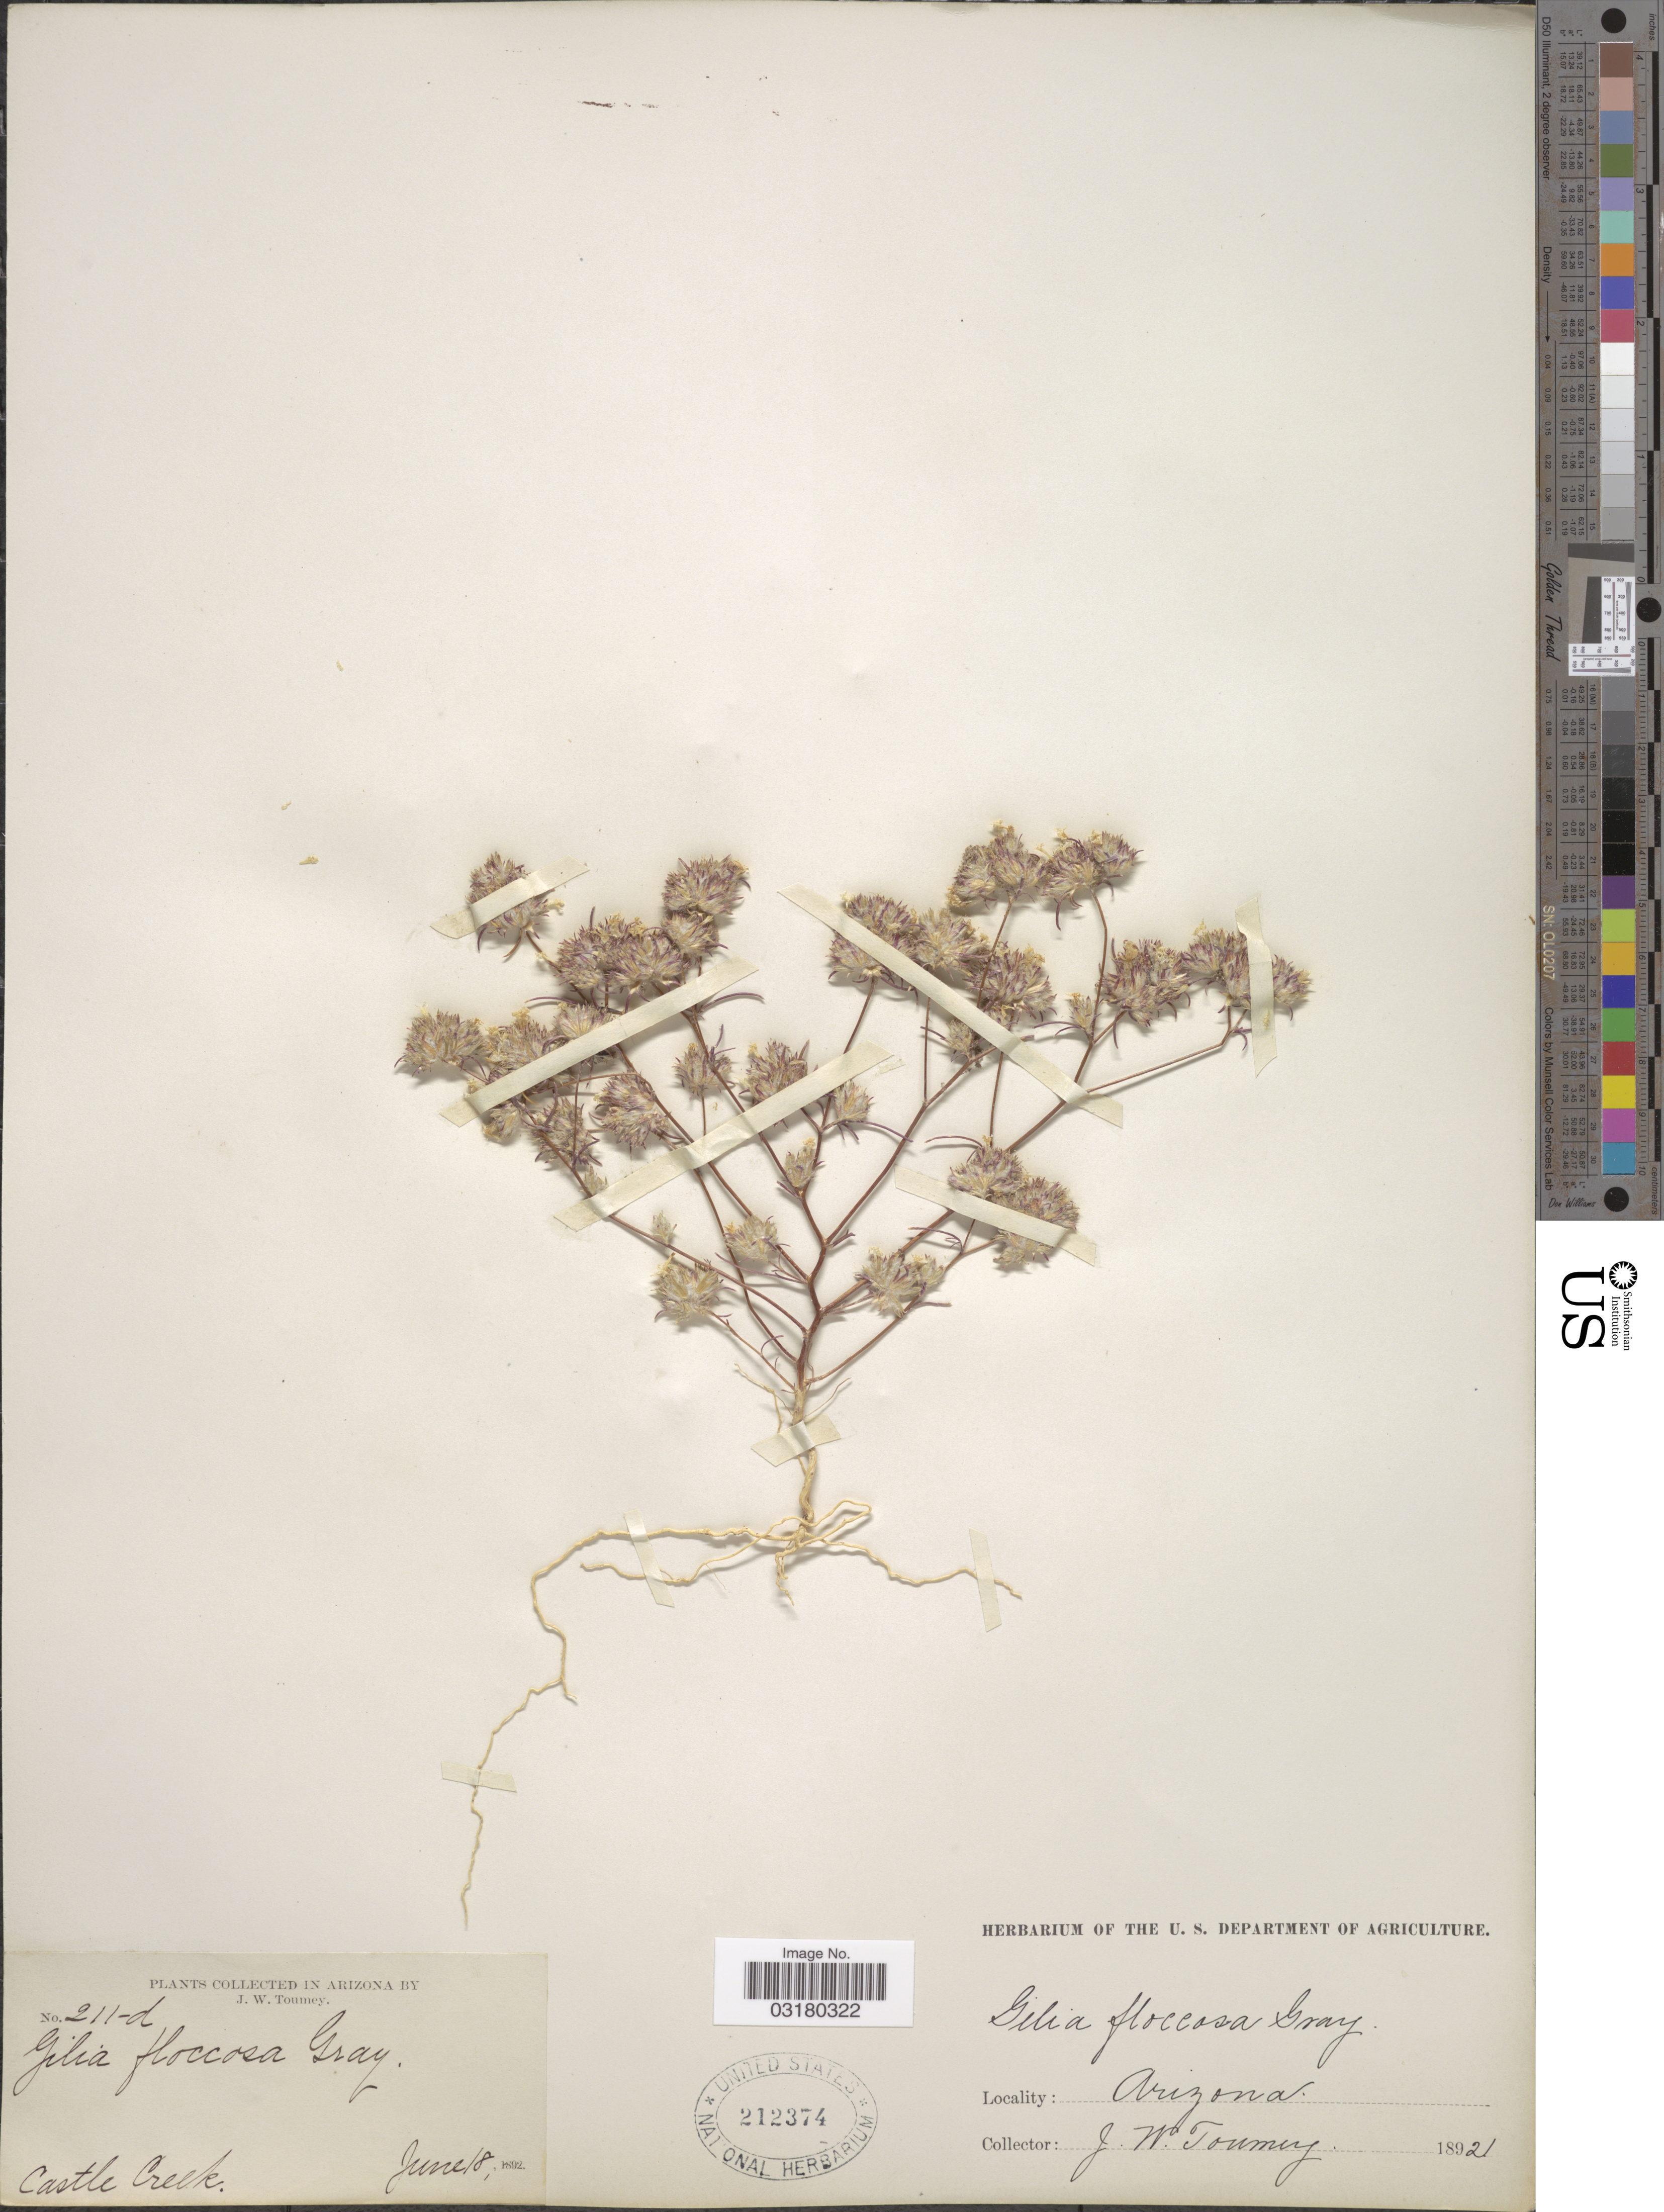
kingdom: Plantae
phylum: Tracheophyta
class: Magnoliopsida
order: Ericales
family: Polemoniaceae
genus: Eriastrum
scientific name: Eriastrum eremicum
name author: (Jeps.) H. Mason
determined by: Strong, Mark T., (BOT), Smithsonian Institution - National Museum of Natural History (UNITED STATES)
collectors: J. W. Toumey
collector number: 211-d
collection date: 1892-06-18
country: United States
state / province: Arizona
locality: Castle Creek.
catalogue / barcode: US 212374